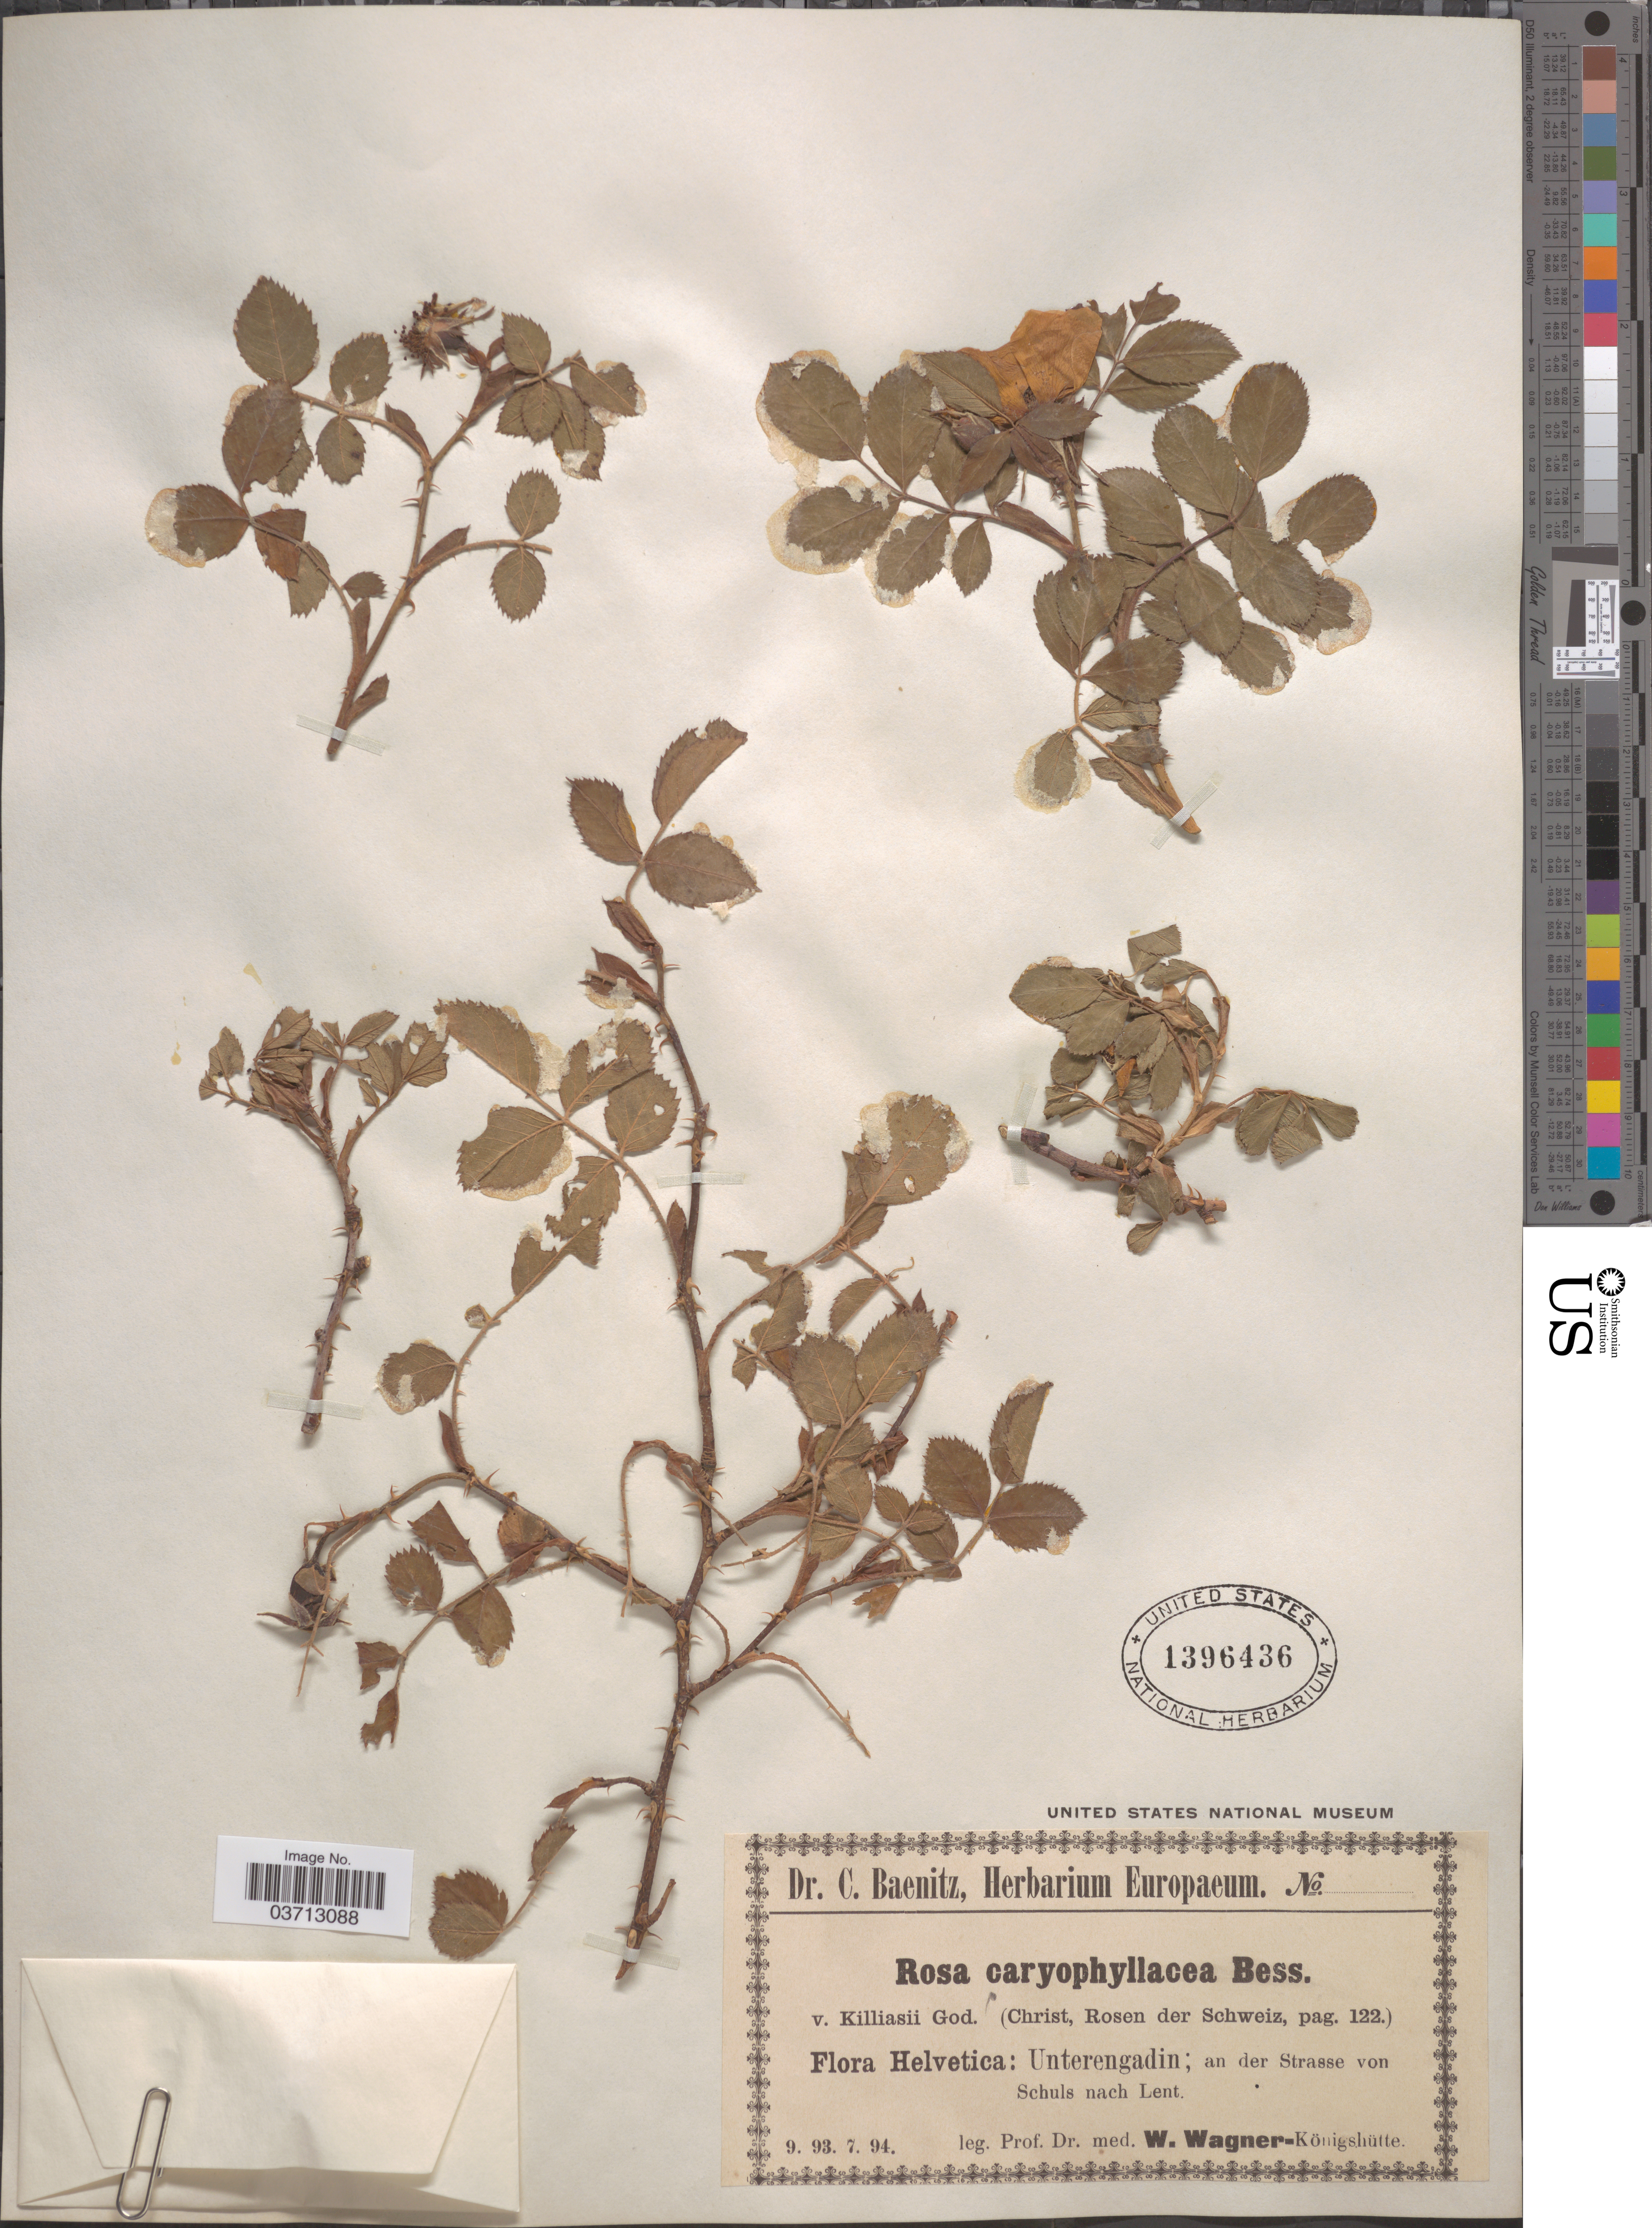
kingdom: Plantae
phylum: Tracheophyta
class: Magnoliopsida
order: Rosales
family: Rosaceae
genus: Rosa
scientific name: Rosa caryophyllacea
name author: Besser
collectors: W. Wagner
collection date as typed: Transcribed d/m/y: /9/93 to /7/94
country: Switzerland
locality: Helvetica: Unterengadin; an der Strasse von Schuls nach Lent.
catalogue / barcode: US 1396436